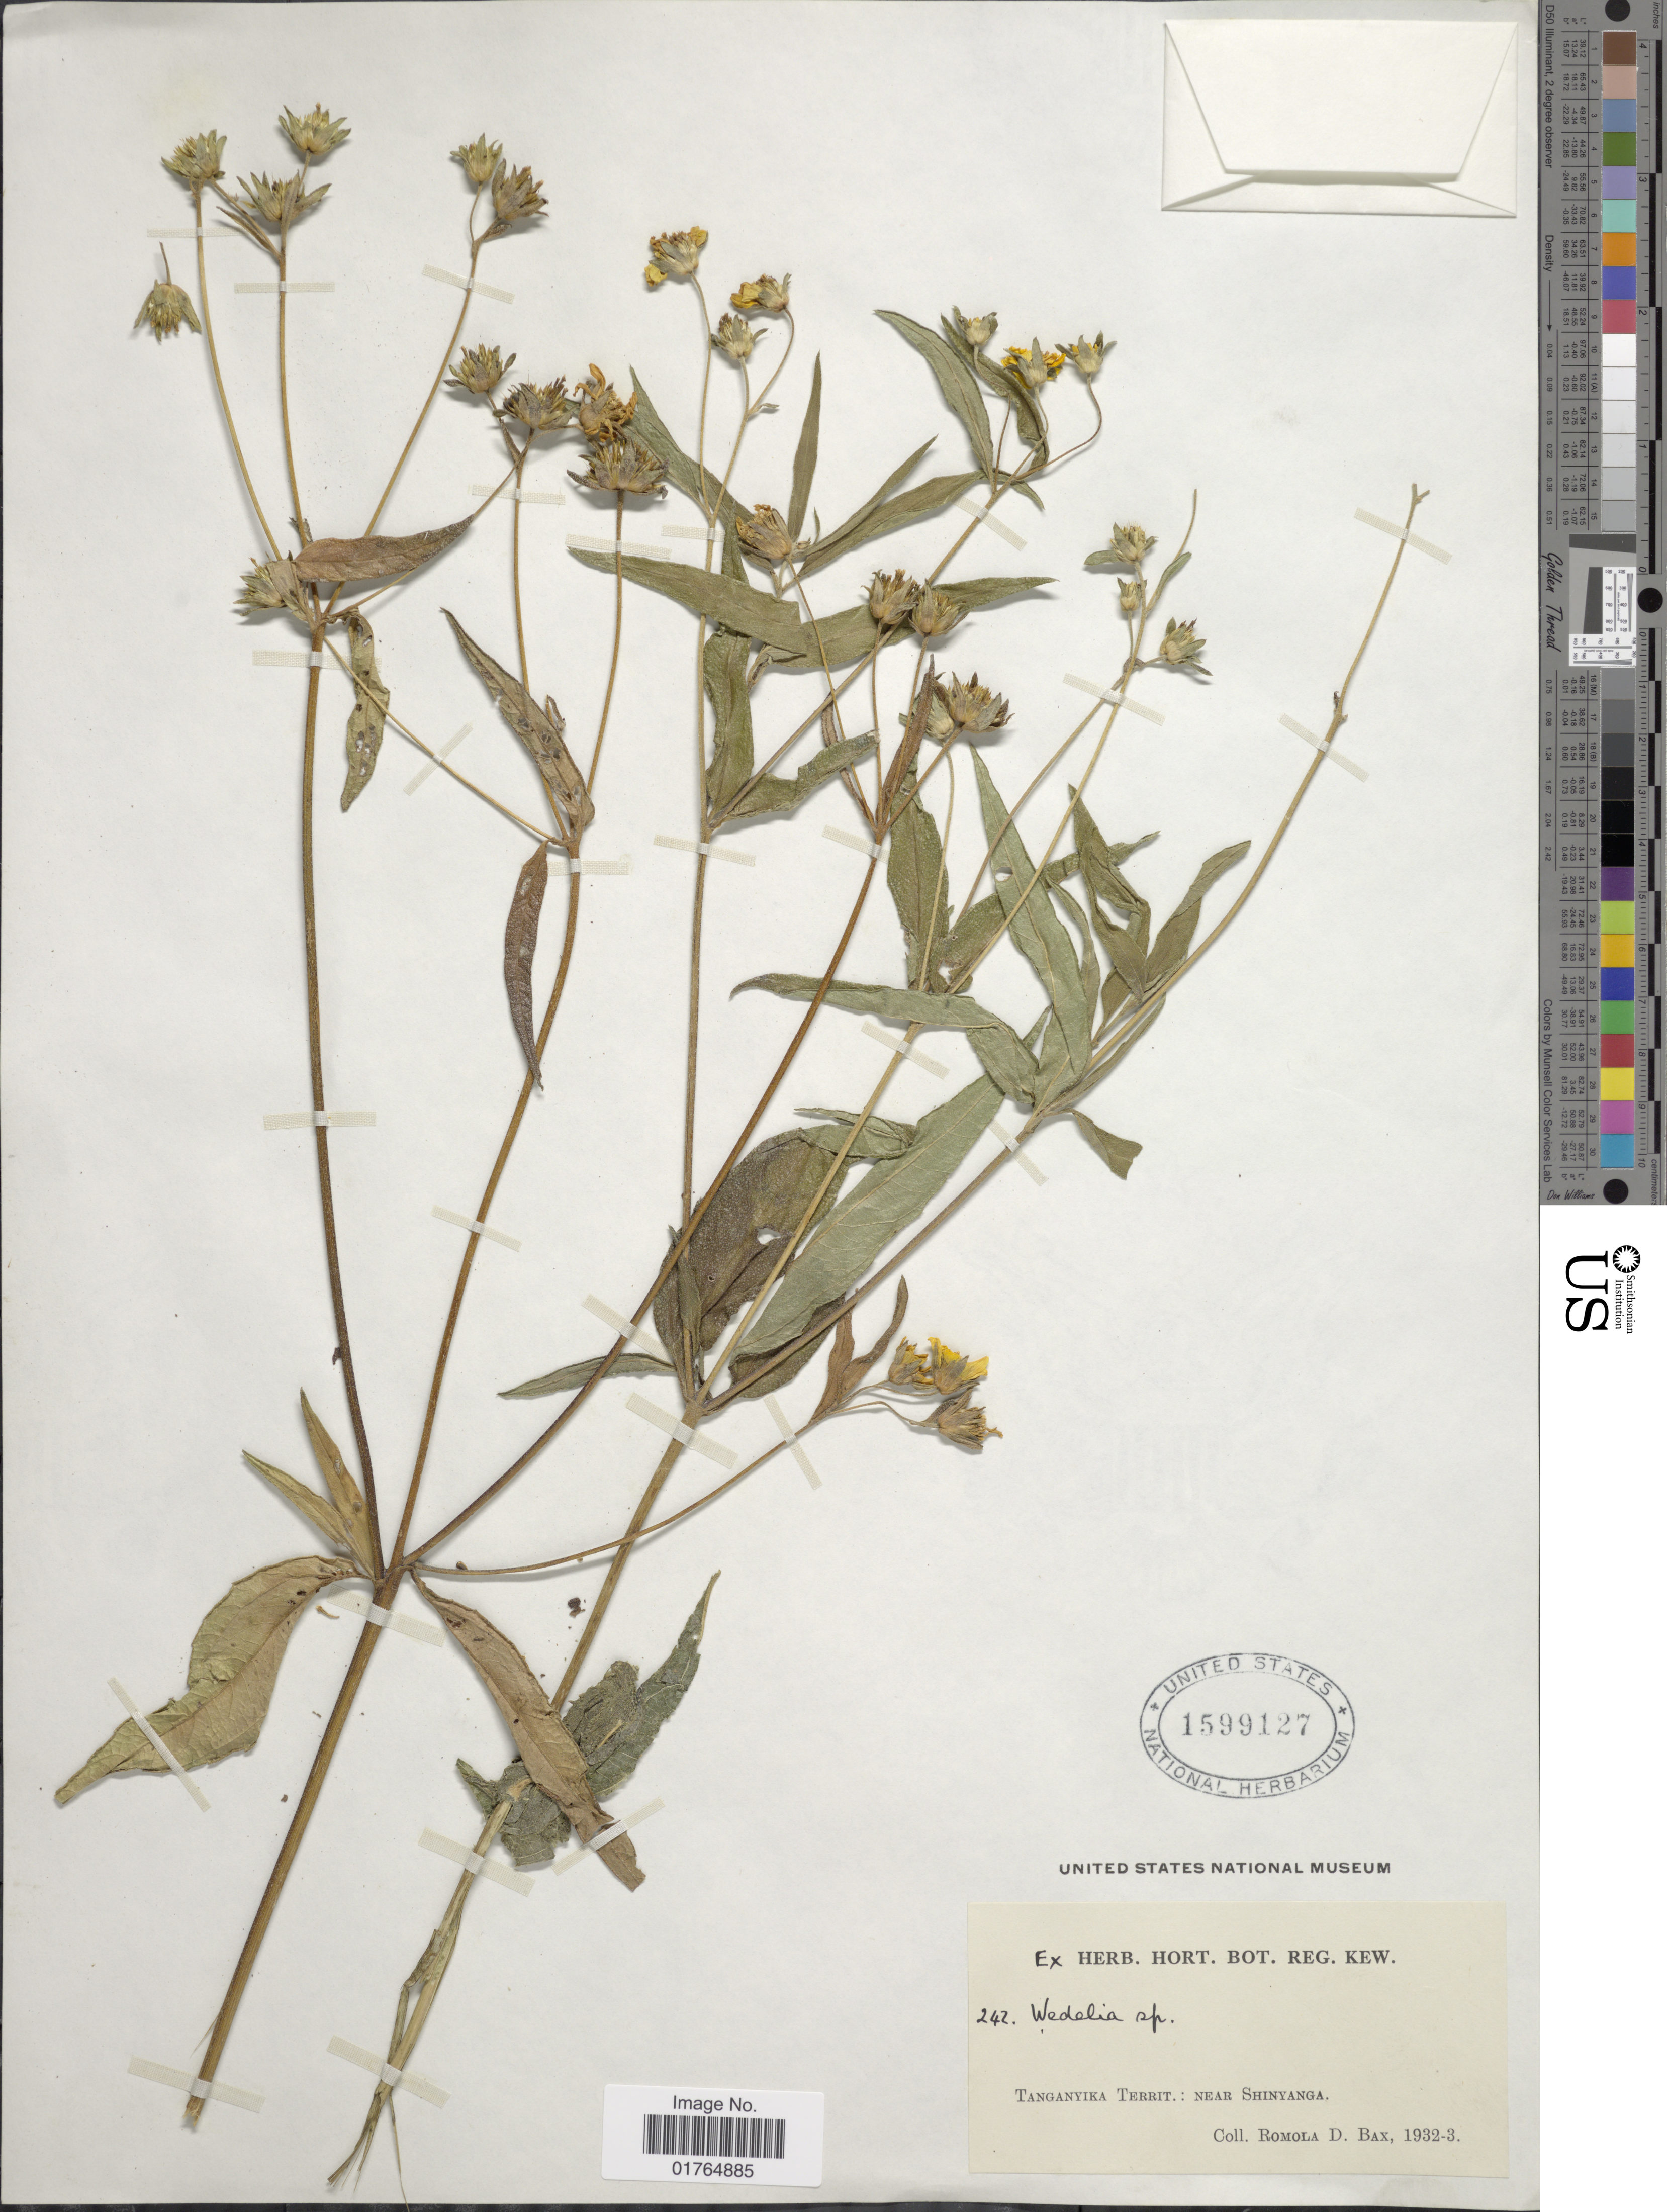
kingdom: Plantae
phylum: Tracheophyta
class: Magnoliopsida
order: Asterales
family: Asteraceae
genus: Wedelia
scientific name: Wedelia sp.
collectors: R. Bax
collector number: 242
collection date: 1932/1933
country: Tanzania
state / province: Shinyanga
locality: Tanganyika Territ., near Shinyanga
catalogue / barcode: US 1599127